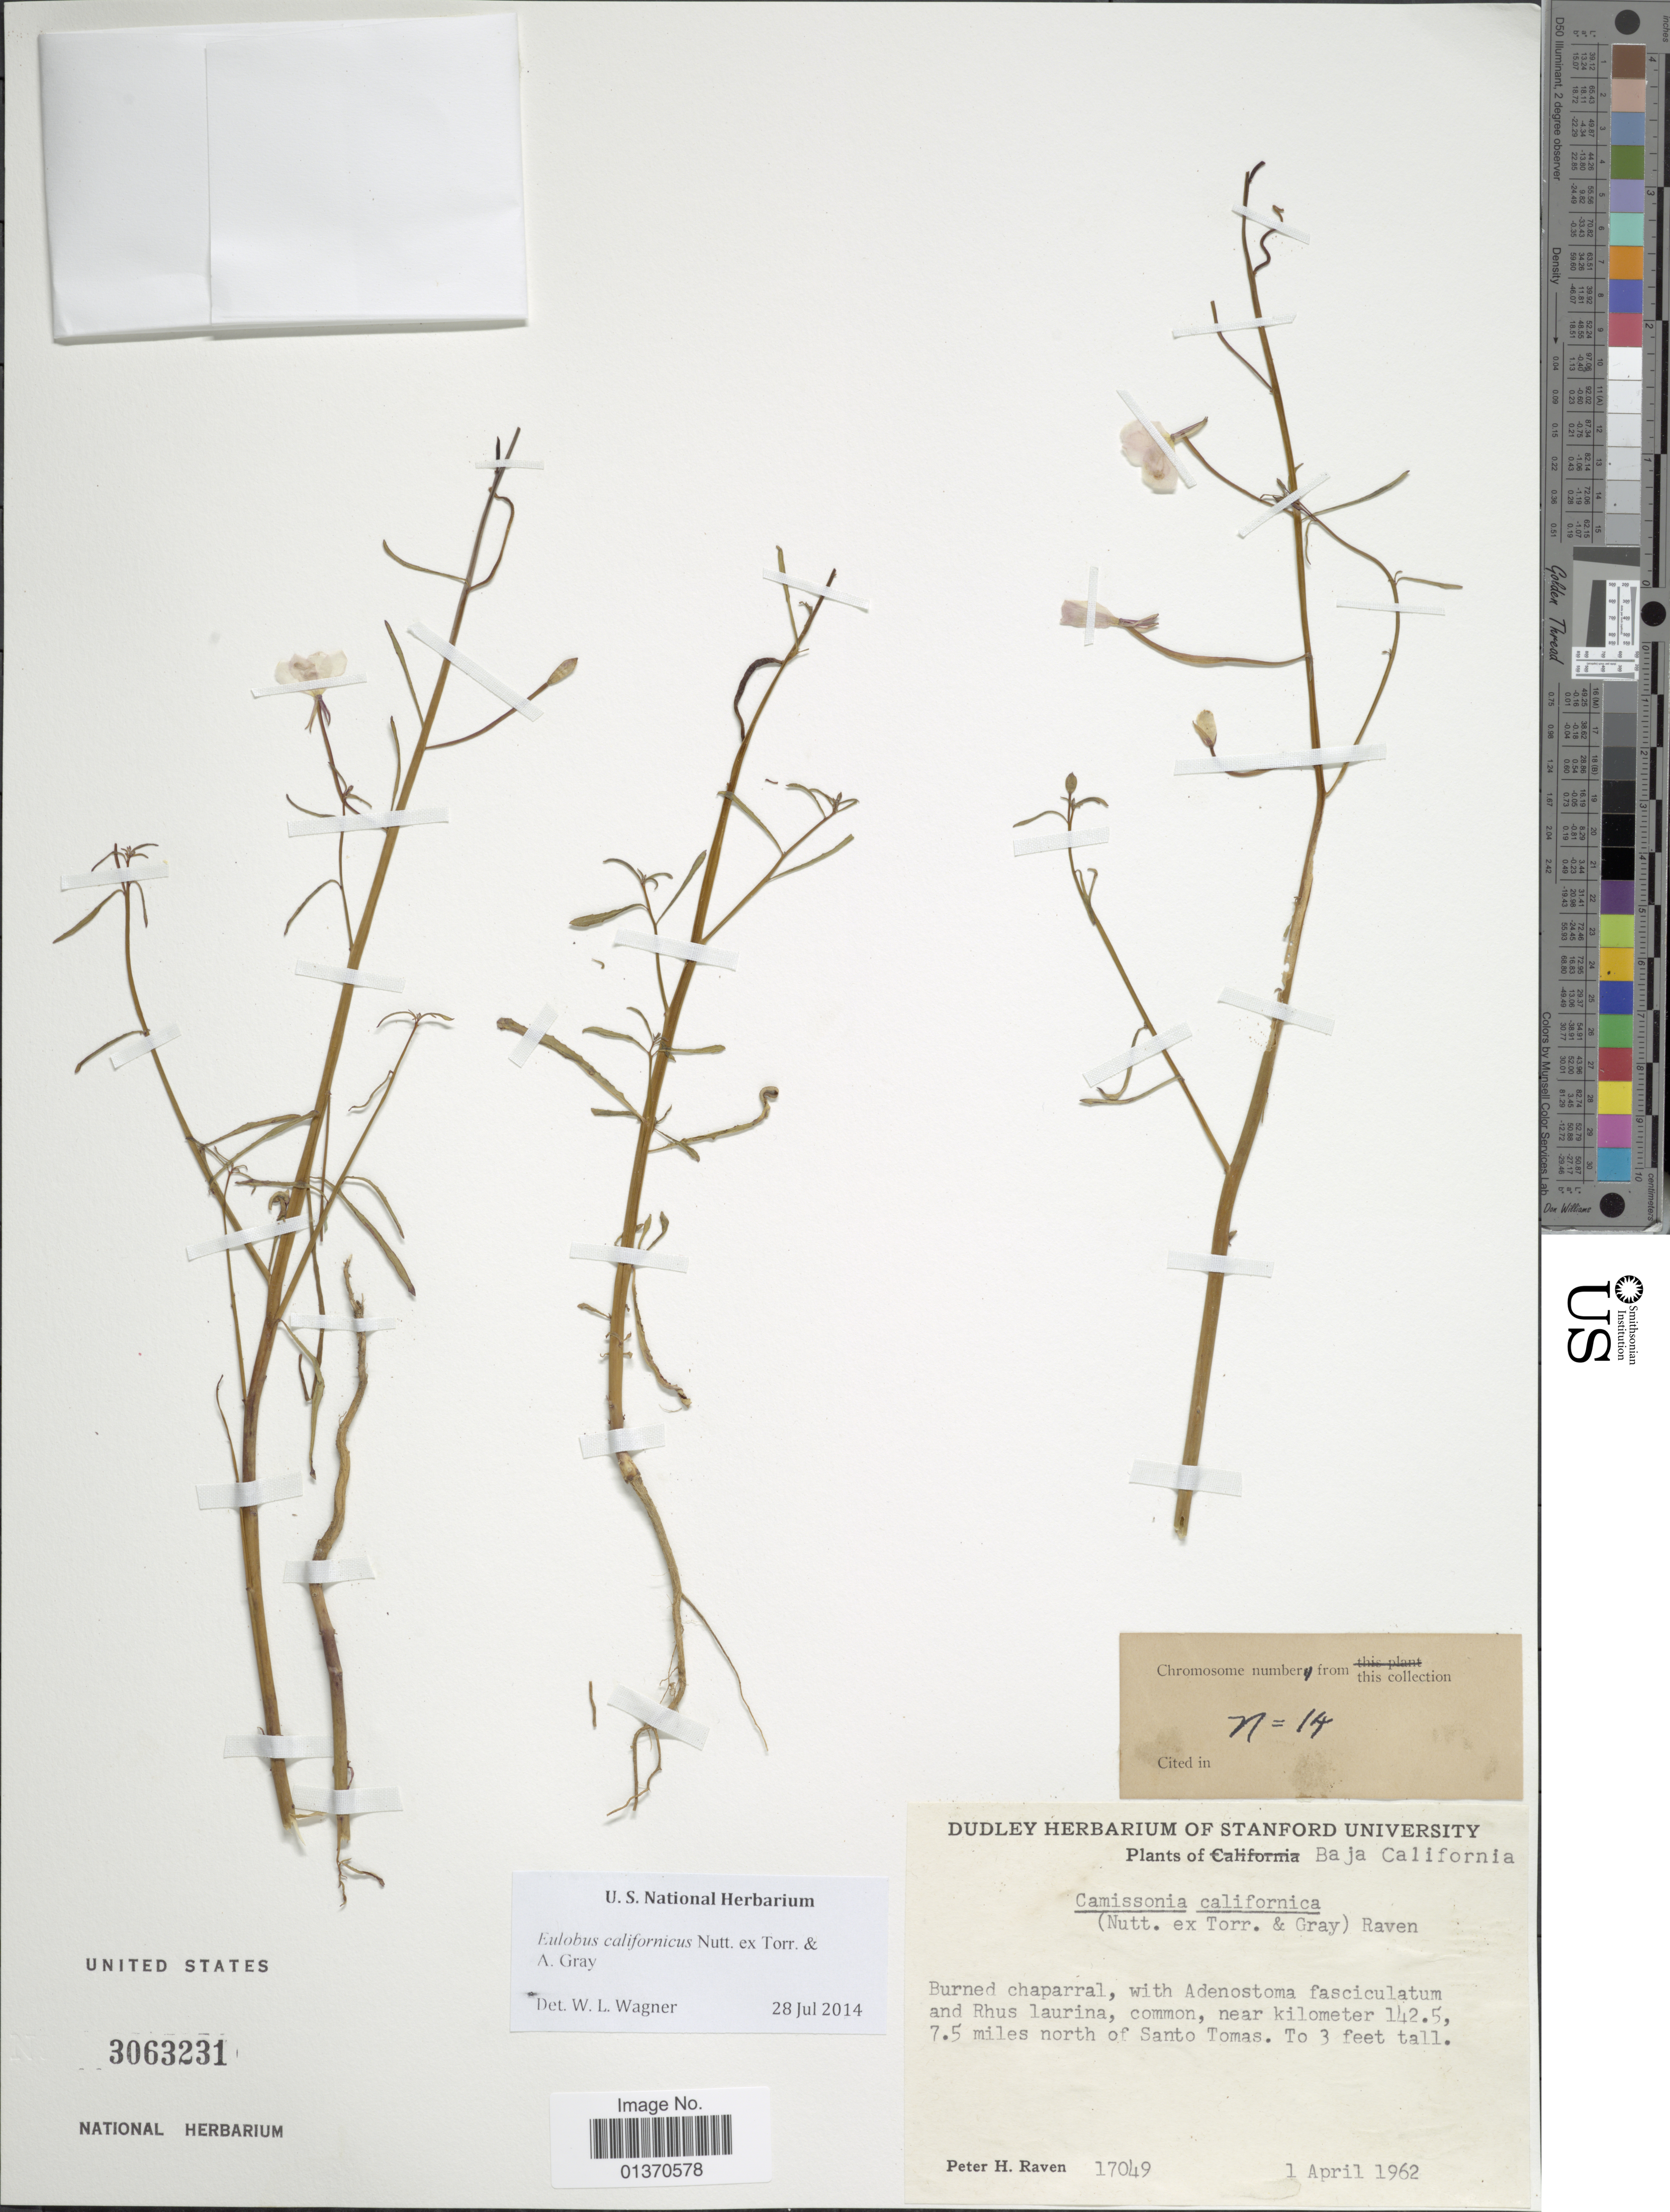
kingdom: Plantae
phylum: Tracheophyta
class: Magnoliopsida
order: Myrtales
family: Onagraceae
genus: Eulobus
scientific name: Eulobus californicus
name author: Nutt. ex Torr. & A. Gray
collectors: P. H. Raven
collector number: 17049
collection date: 1962-04-01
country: Mexico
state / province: Baja California Norte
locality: Near kilometer 142.5, 7.5 miles north of Santo Tomas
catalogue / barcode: US 3063231